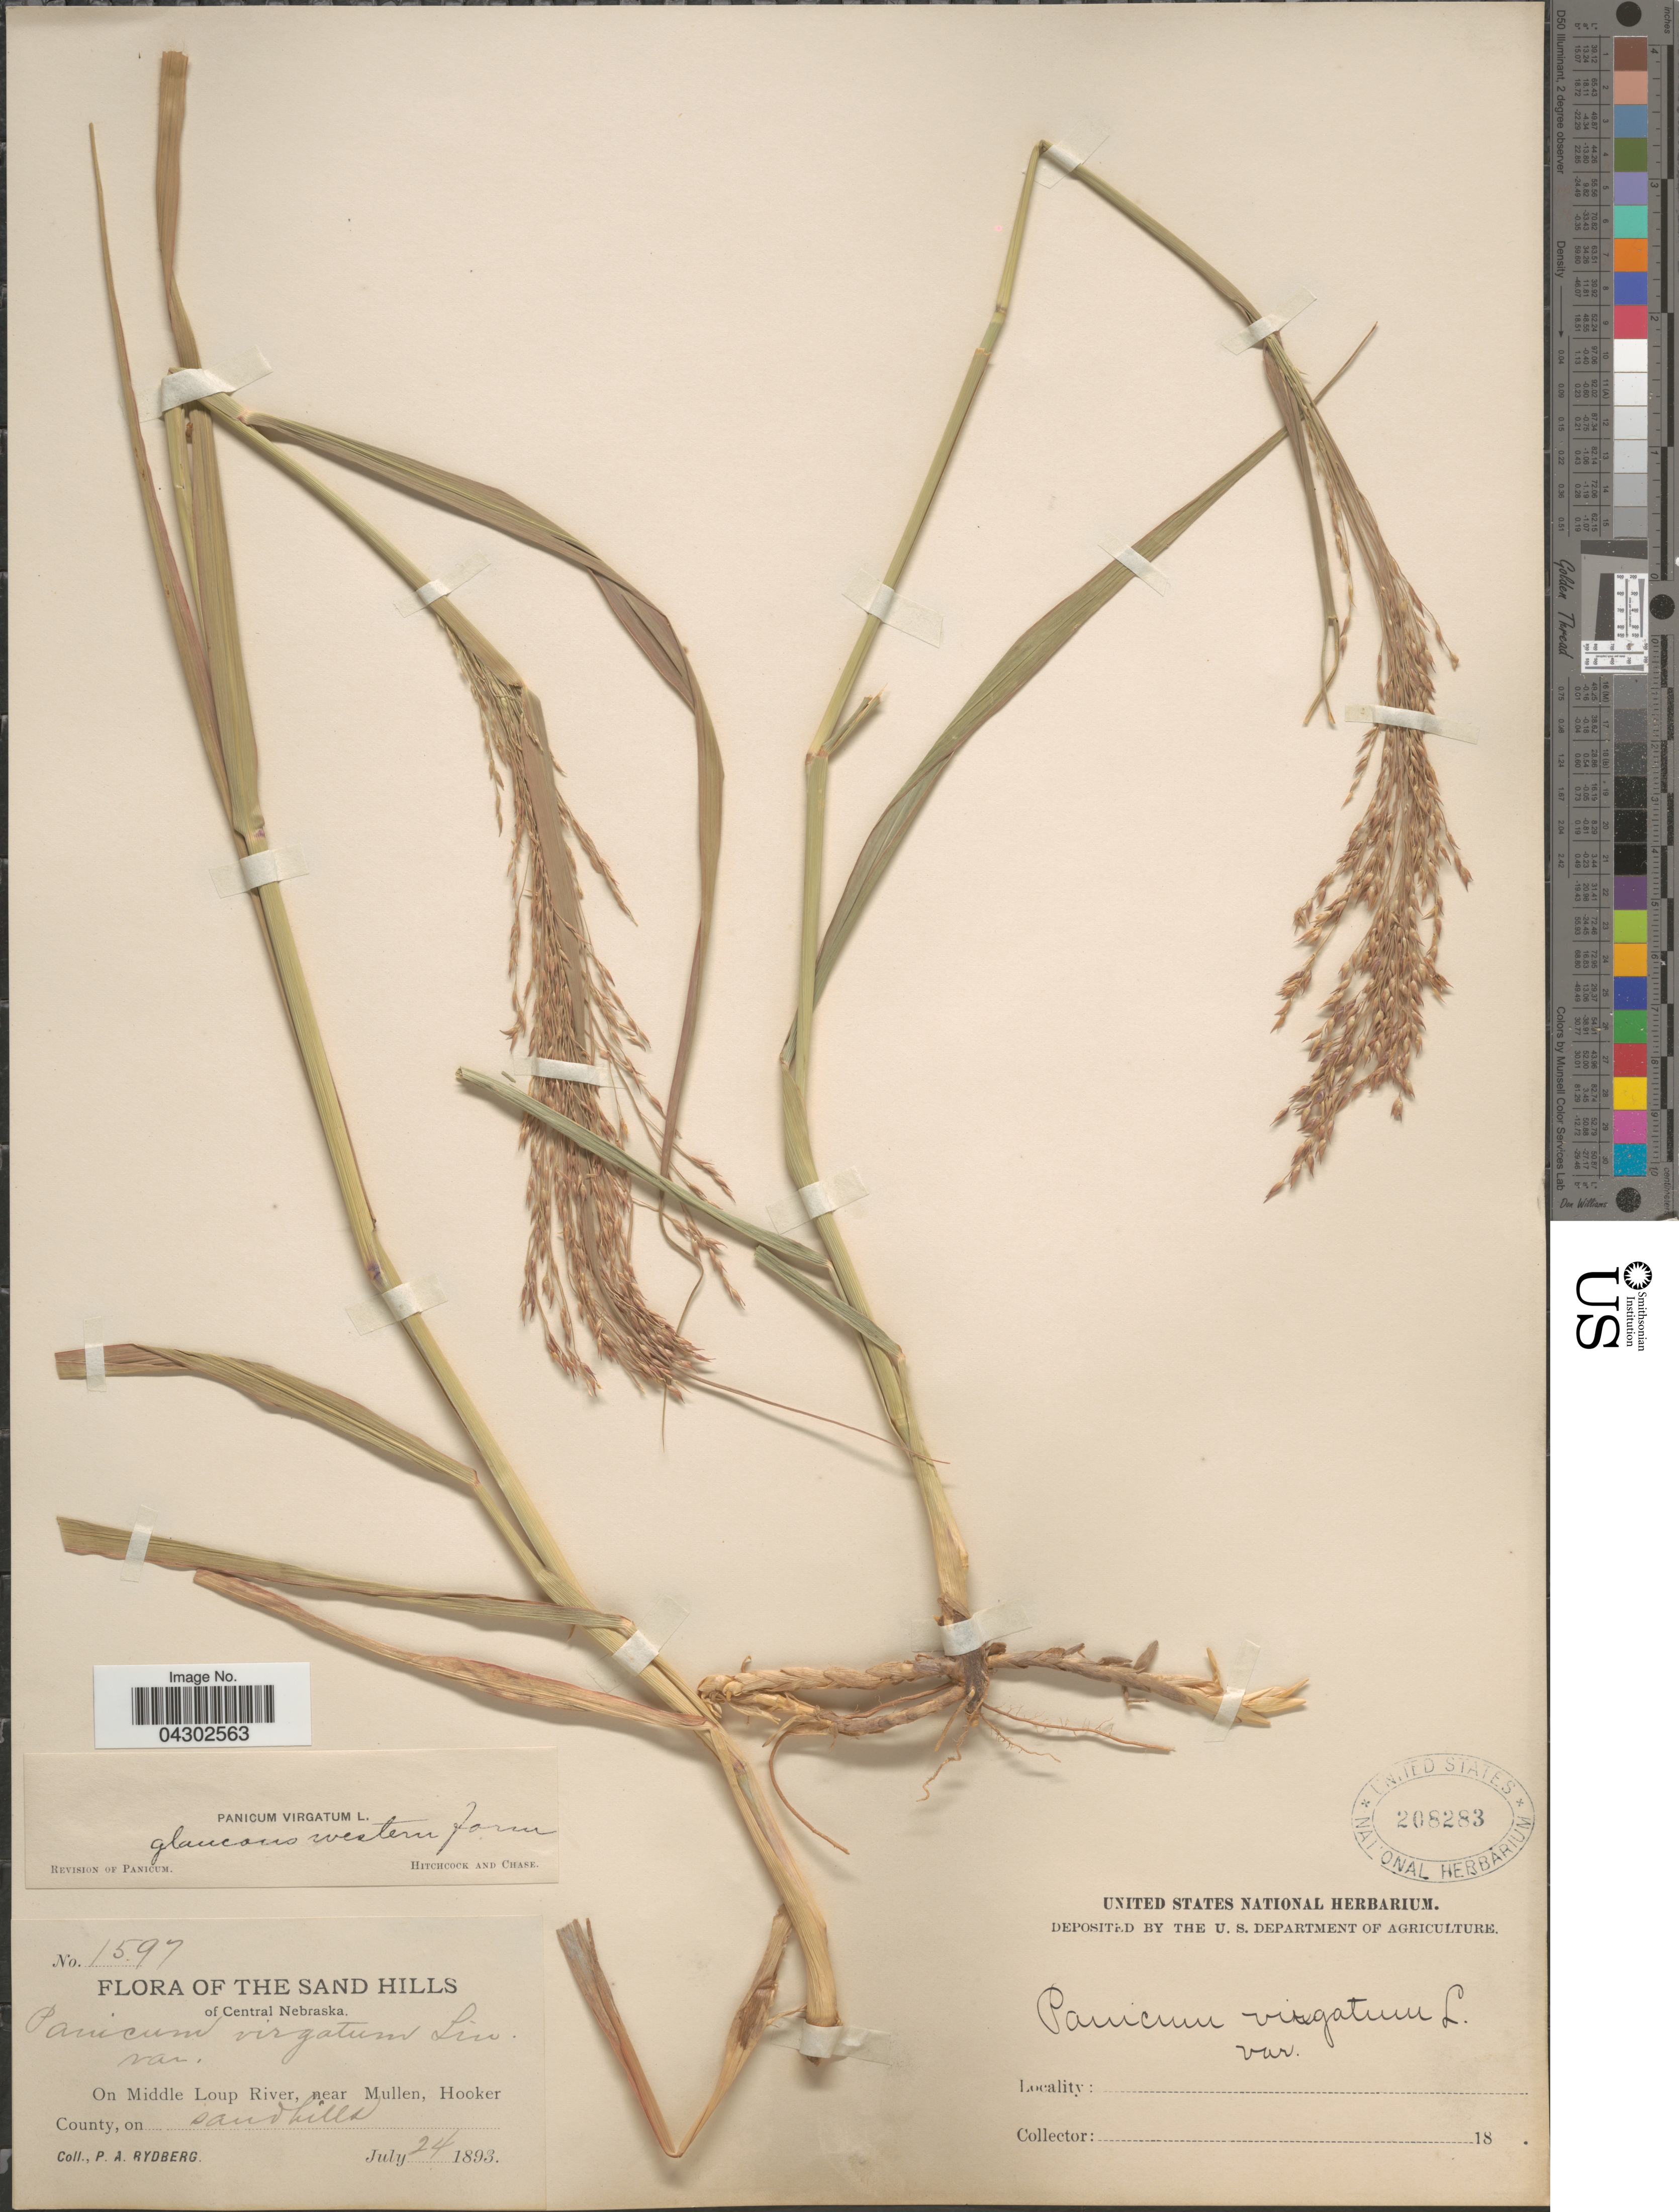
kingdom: Plantae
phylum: Tracheophyta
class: Liliopsida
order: Poales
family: Poaceae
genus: Panicum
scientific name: Panicum virgatum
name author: L.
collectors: P. A. Rydberg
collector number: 1597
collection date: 1893-07-24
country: United States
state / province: Nebraska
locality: Sand Hills of Central Nebraska. On Middle Loup River, near Mullen, Hooker County, on sandhills.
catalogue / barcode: US 208283